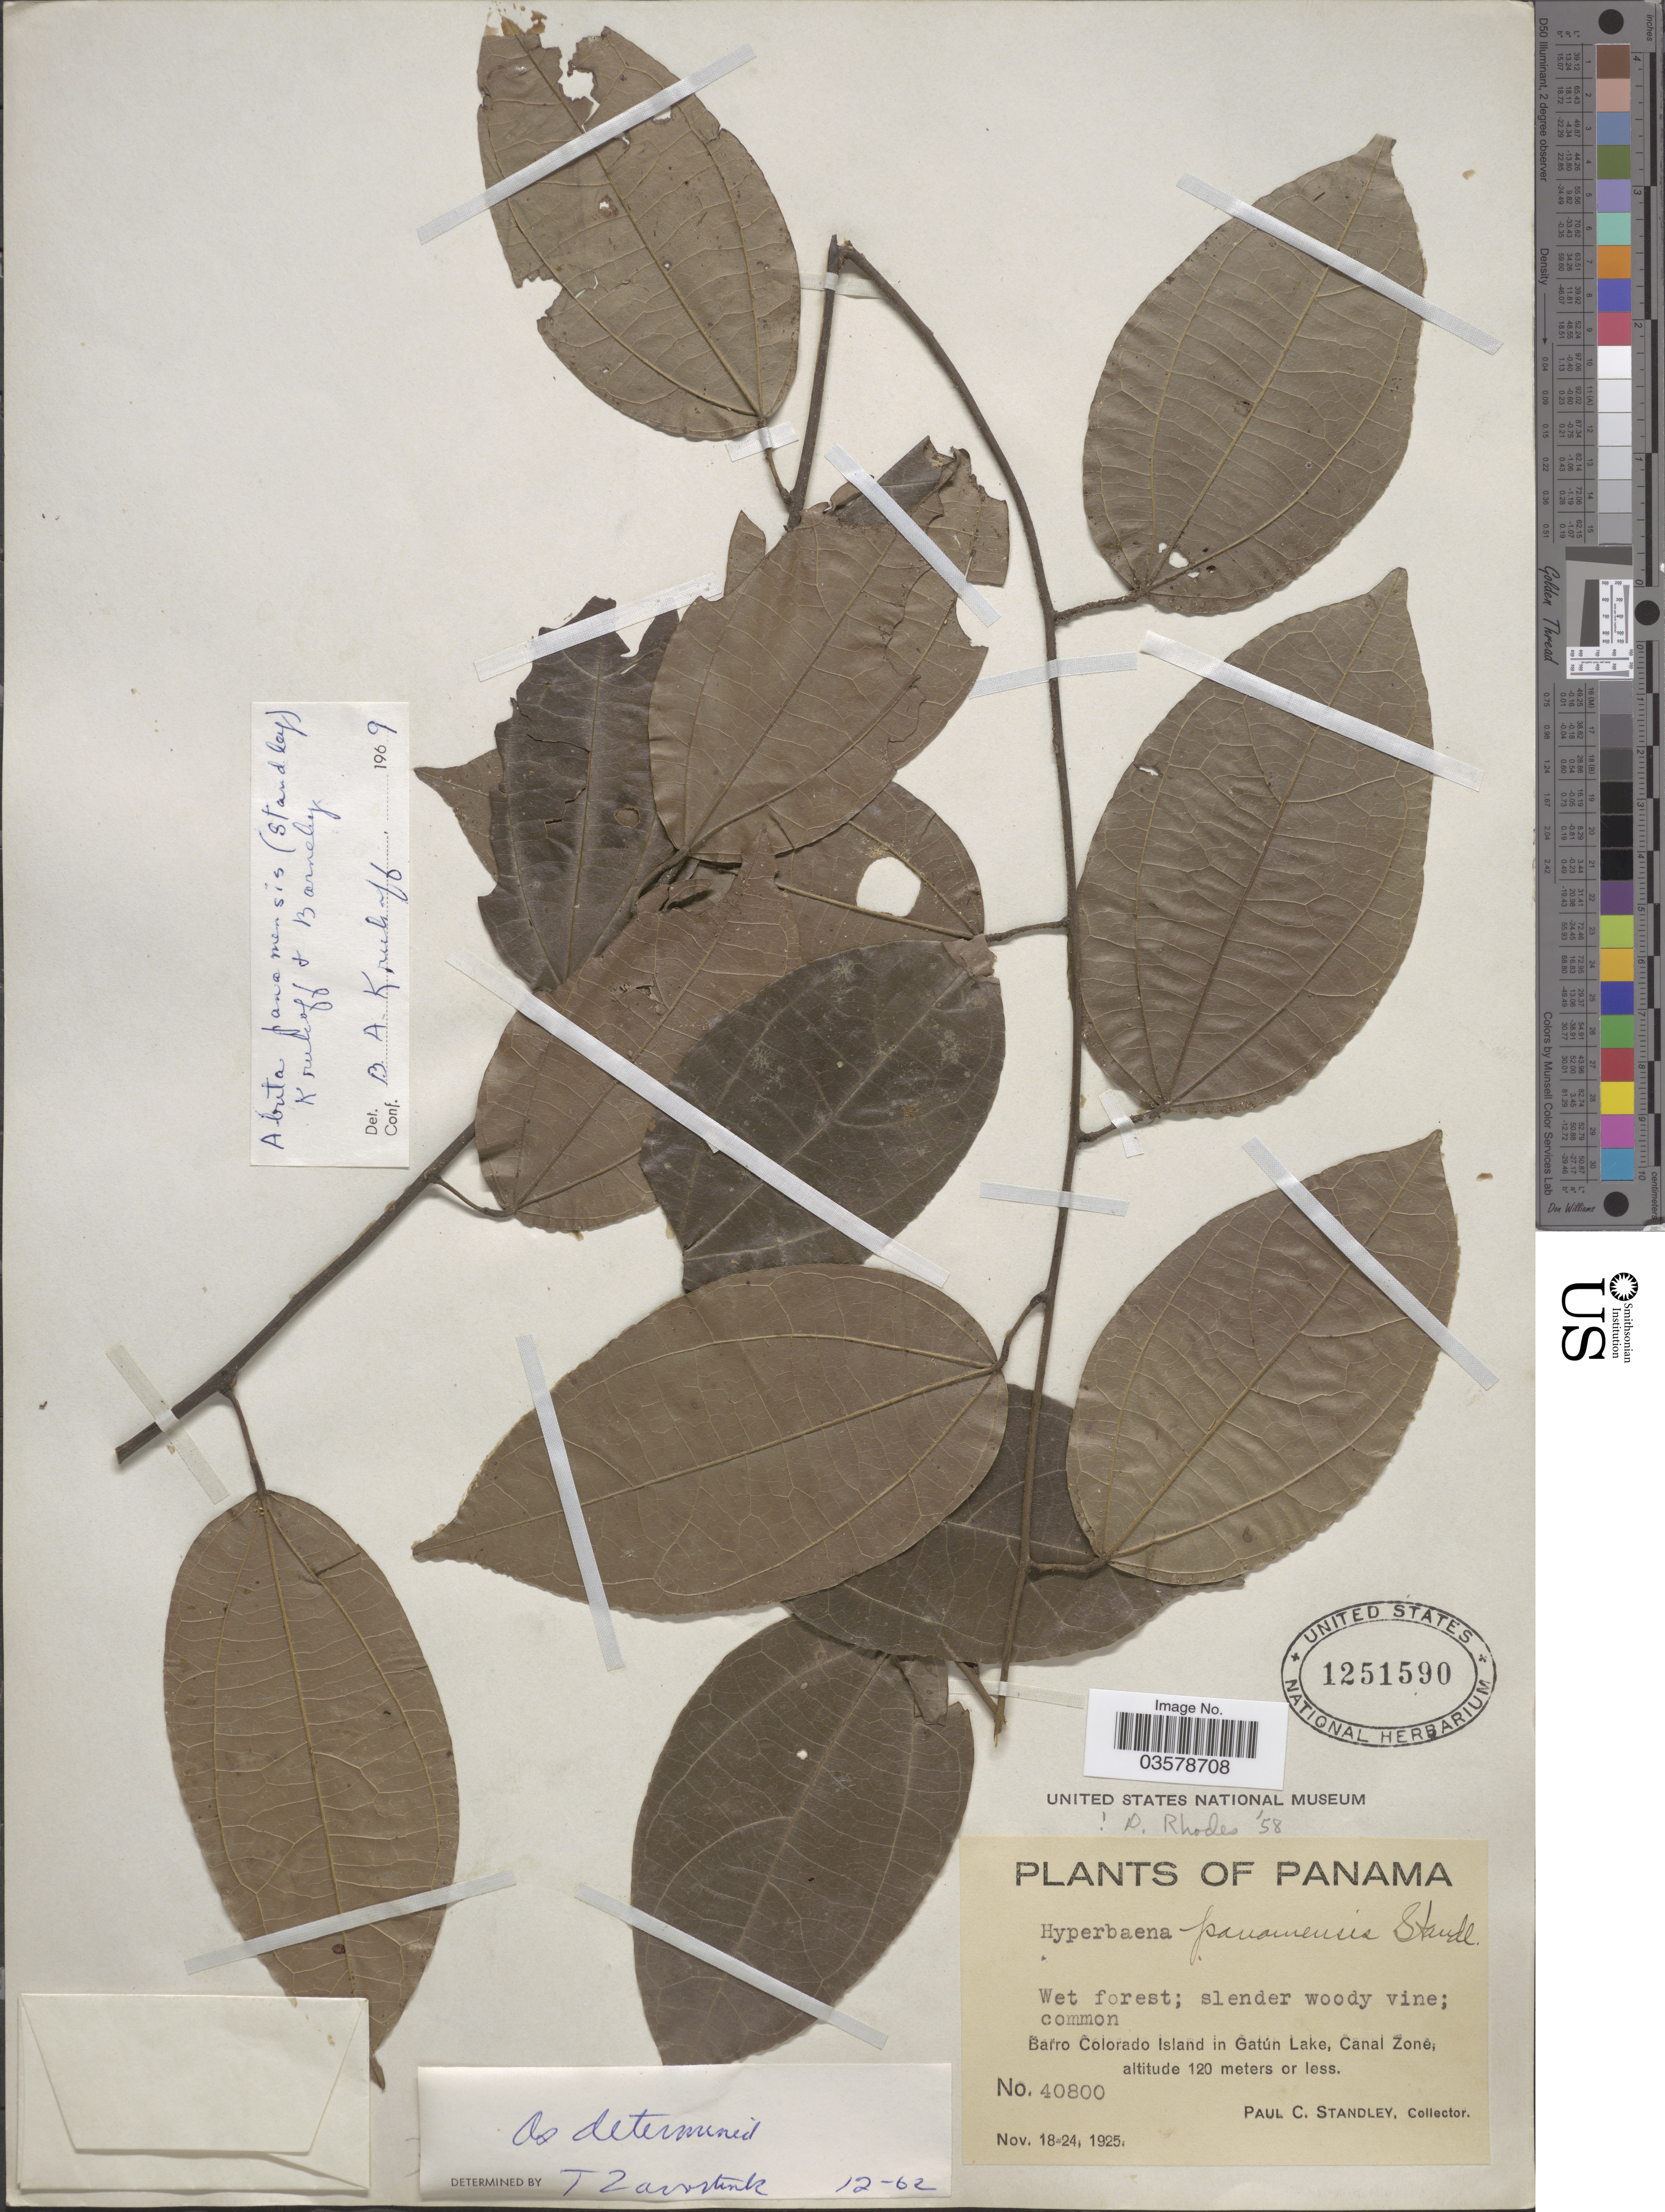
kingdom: Plantae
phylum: Tracheophyta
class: Magnoliopsida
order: Ranunculales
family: Menispermaceae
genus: Abuta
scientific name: Abuta panamensis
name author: (Standl.) Krukoff & Barneby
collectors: P. C. Standley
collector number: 40800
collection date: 1925-11-18/1925-11-24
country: Panama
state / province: Panamá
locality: Barro Colorado Island in Gatun Lake, Canal Zone.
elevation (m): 120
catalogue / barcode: US 1251590